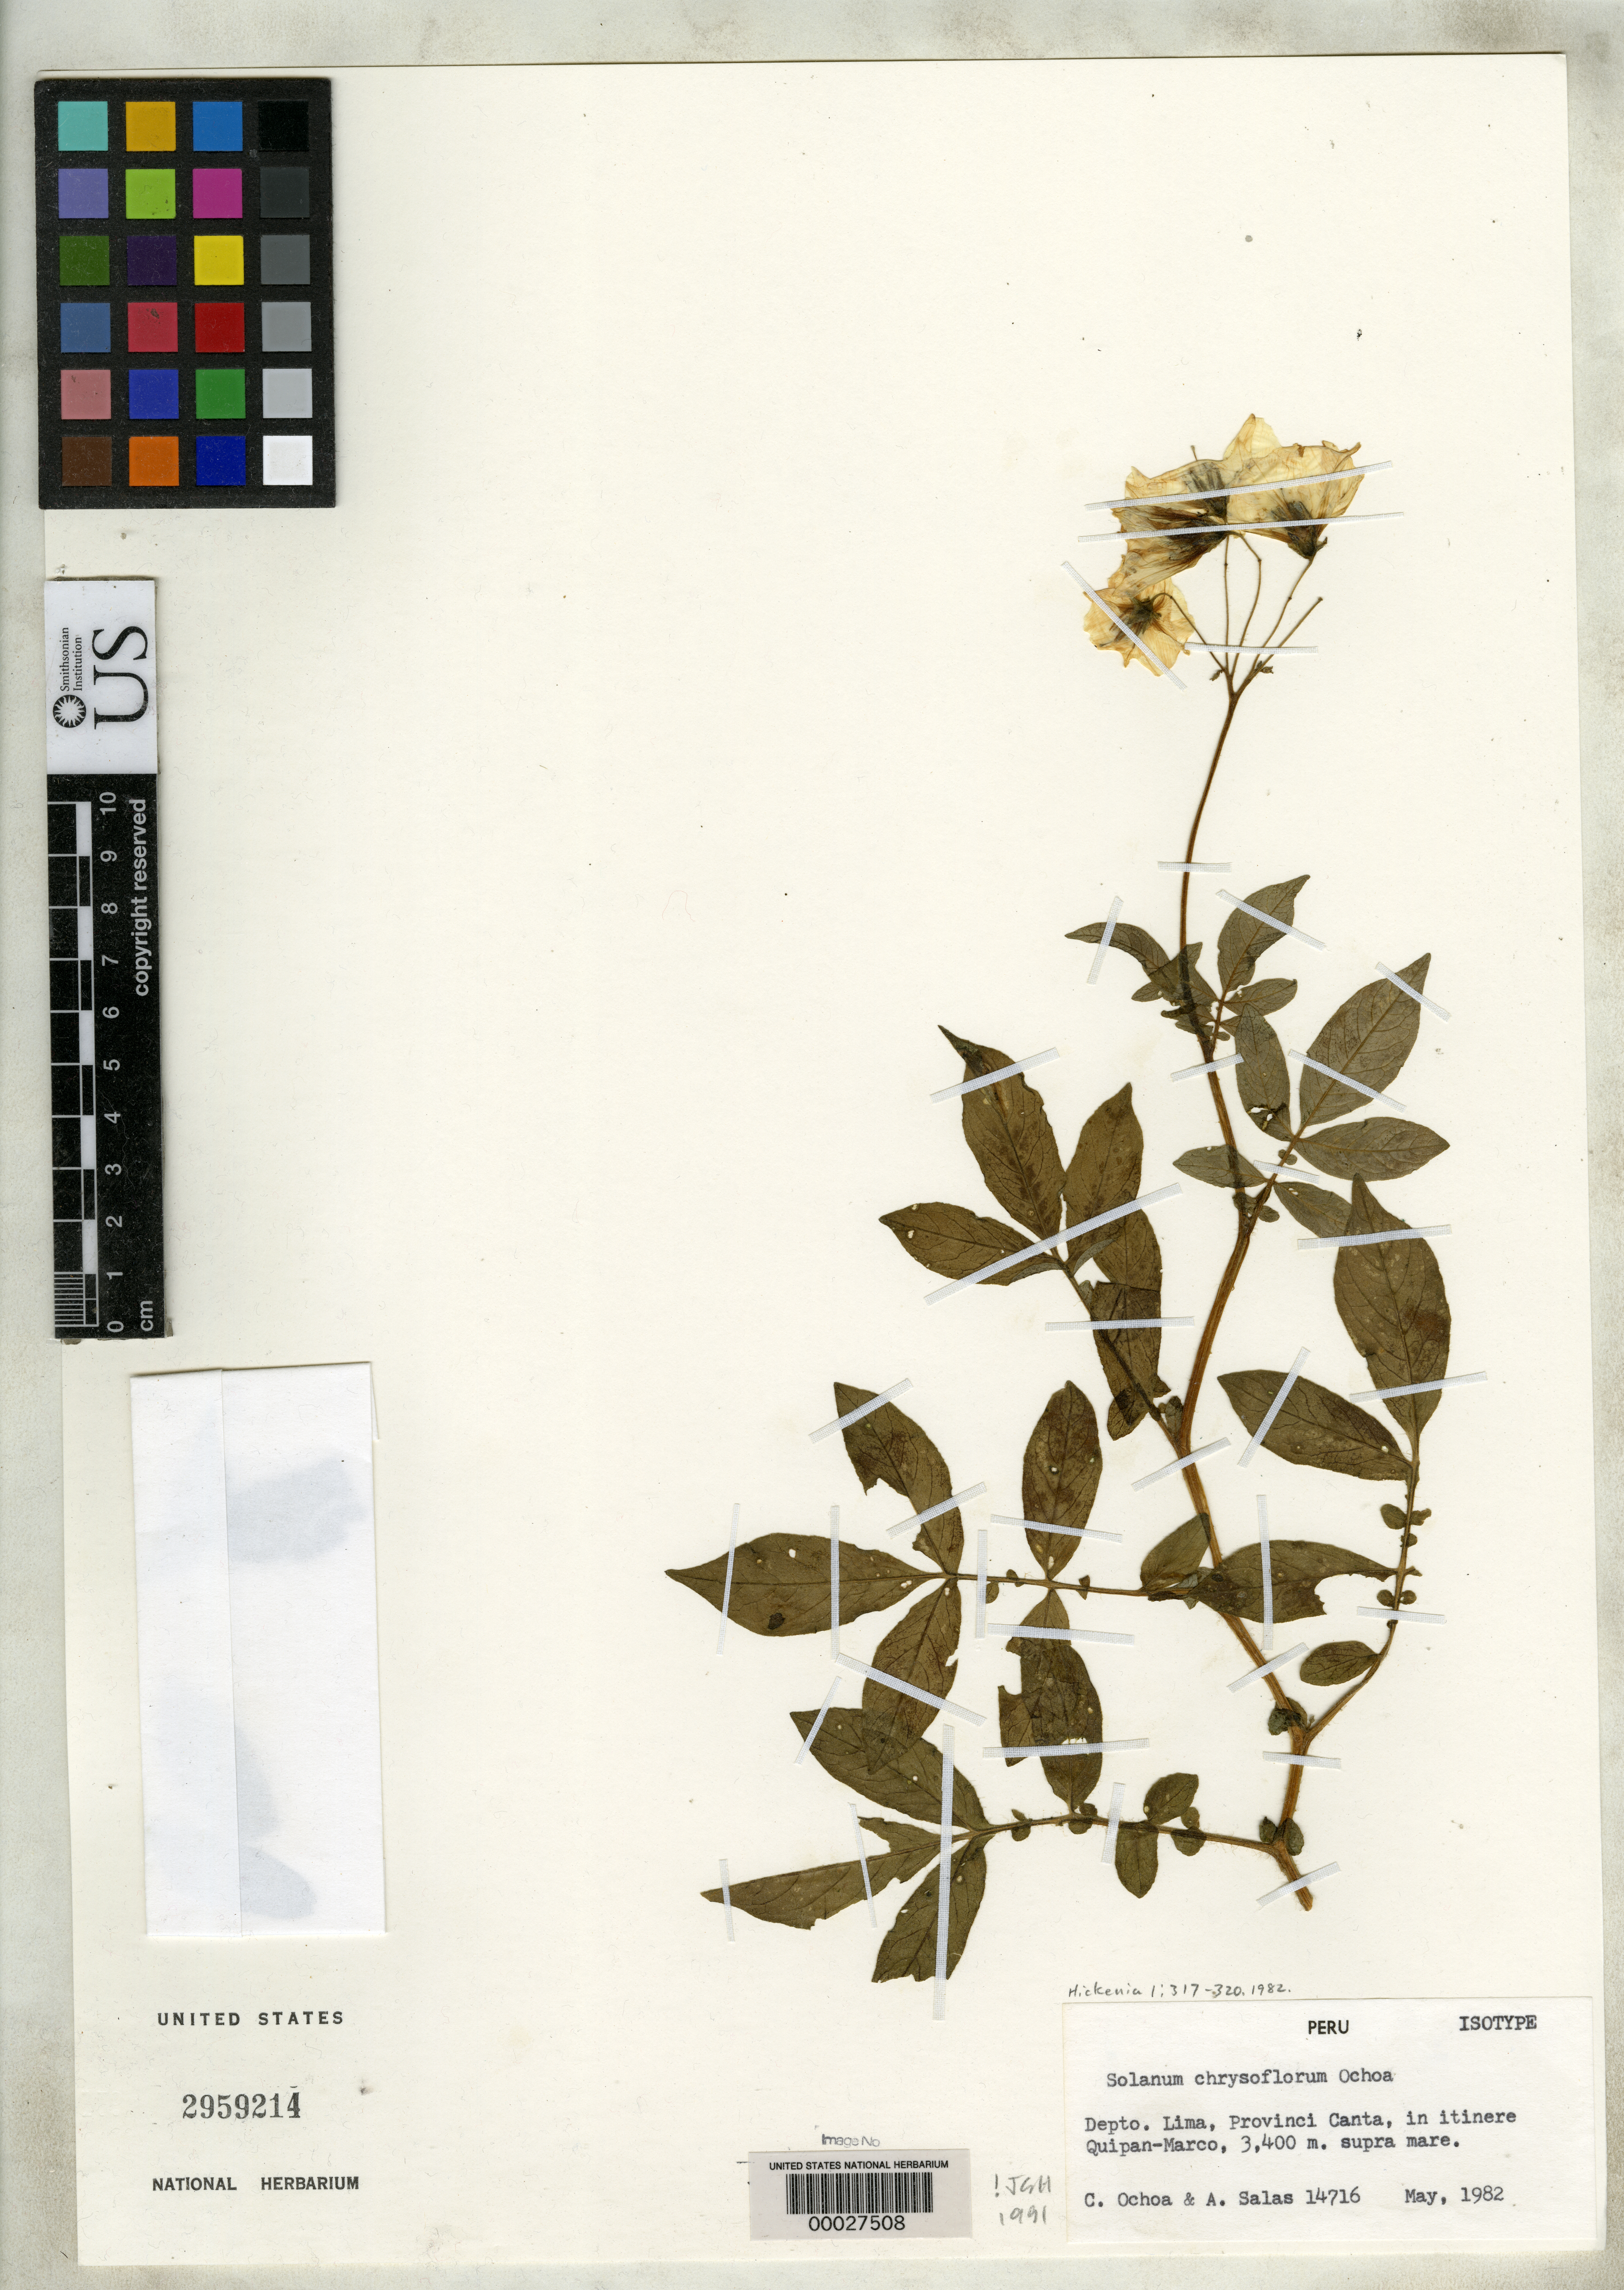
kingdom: Plantae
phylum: Tracheophyta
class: Magnoliopsida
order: Solanales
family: Solanaceae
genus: Solanum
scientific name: Solanum chrysoflorum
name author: Ochoa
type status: Isotype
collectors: C. M. Ochoa & A. Salas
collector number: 14716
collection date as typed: May 1982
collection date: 1982-05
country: Peru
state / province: Lima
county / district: Canta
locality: In itinere Quipan - Marco.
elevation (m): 3400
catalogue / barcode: US 2959214